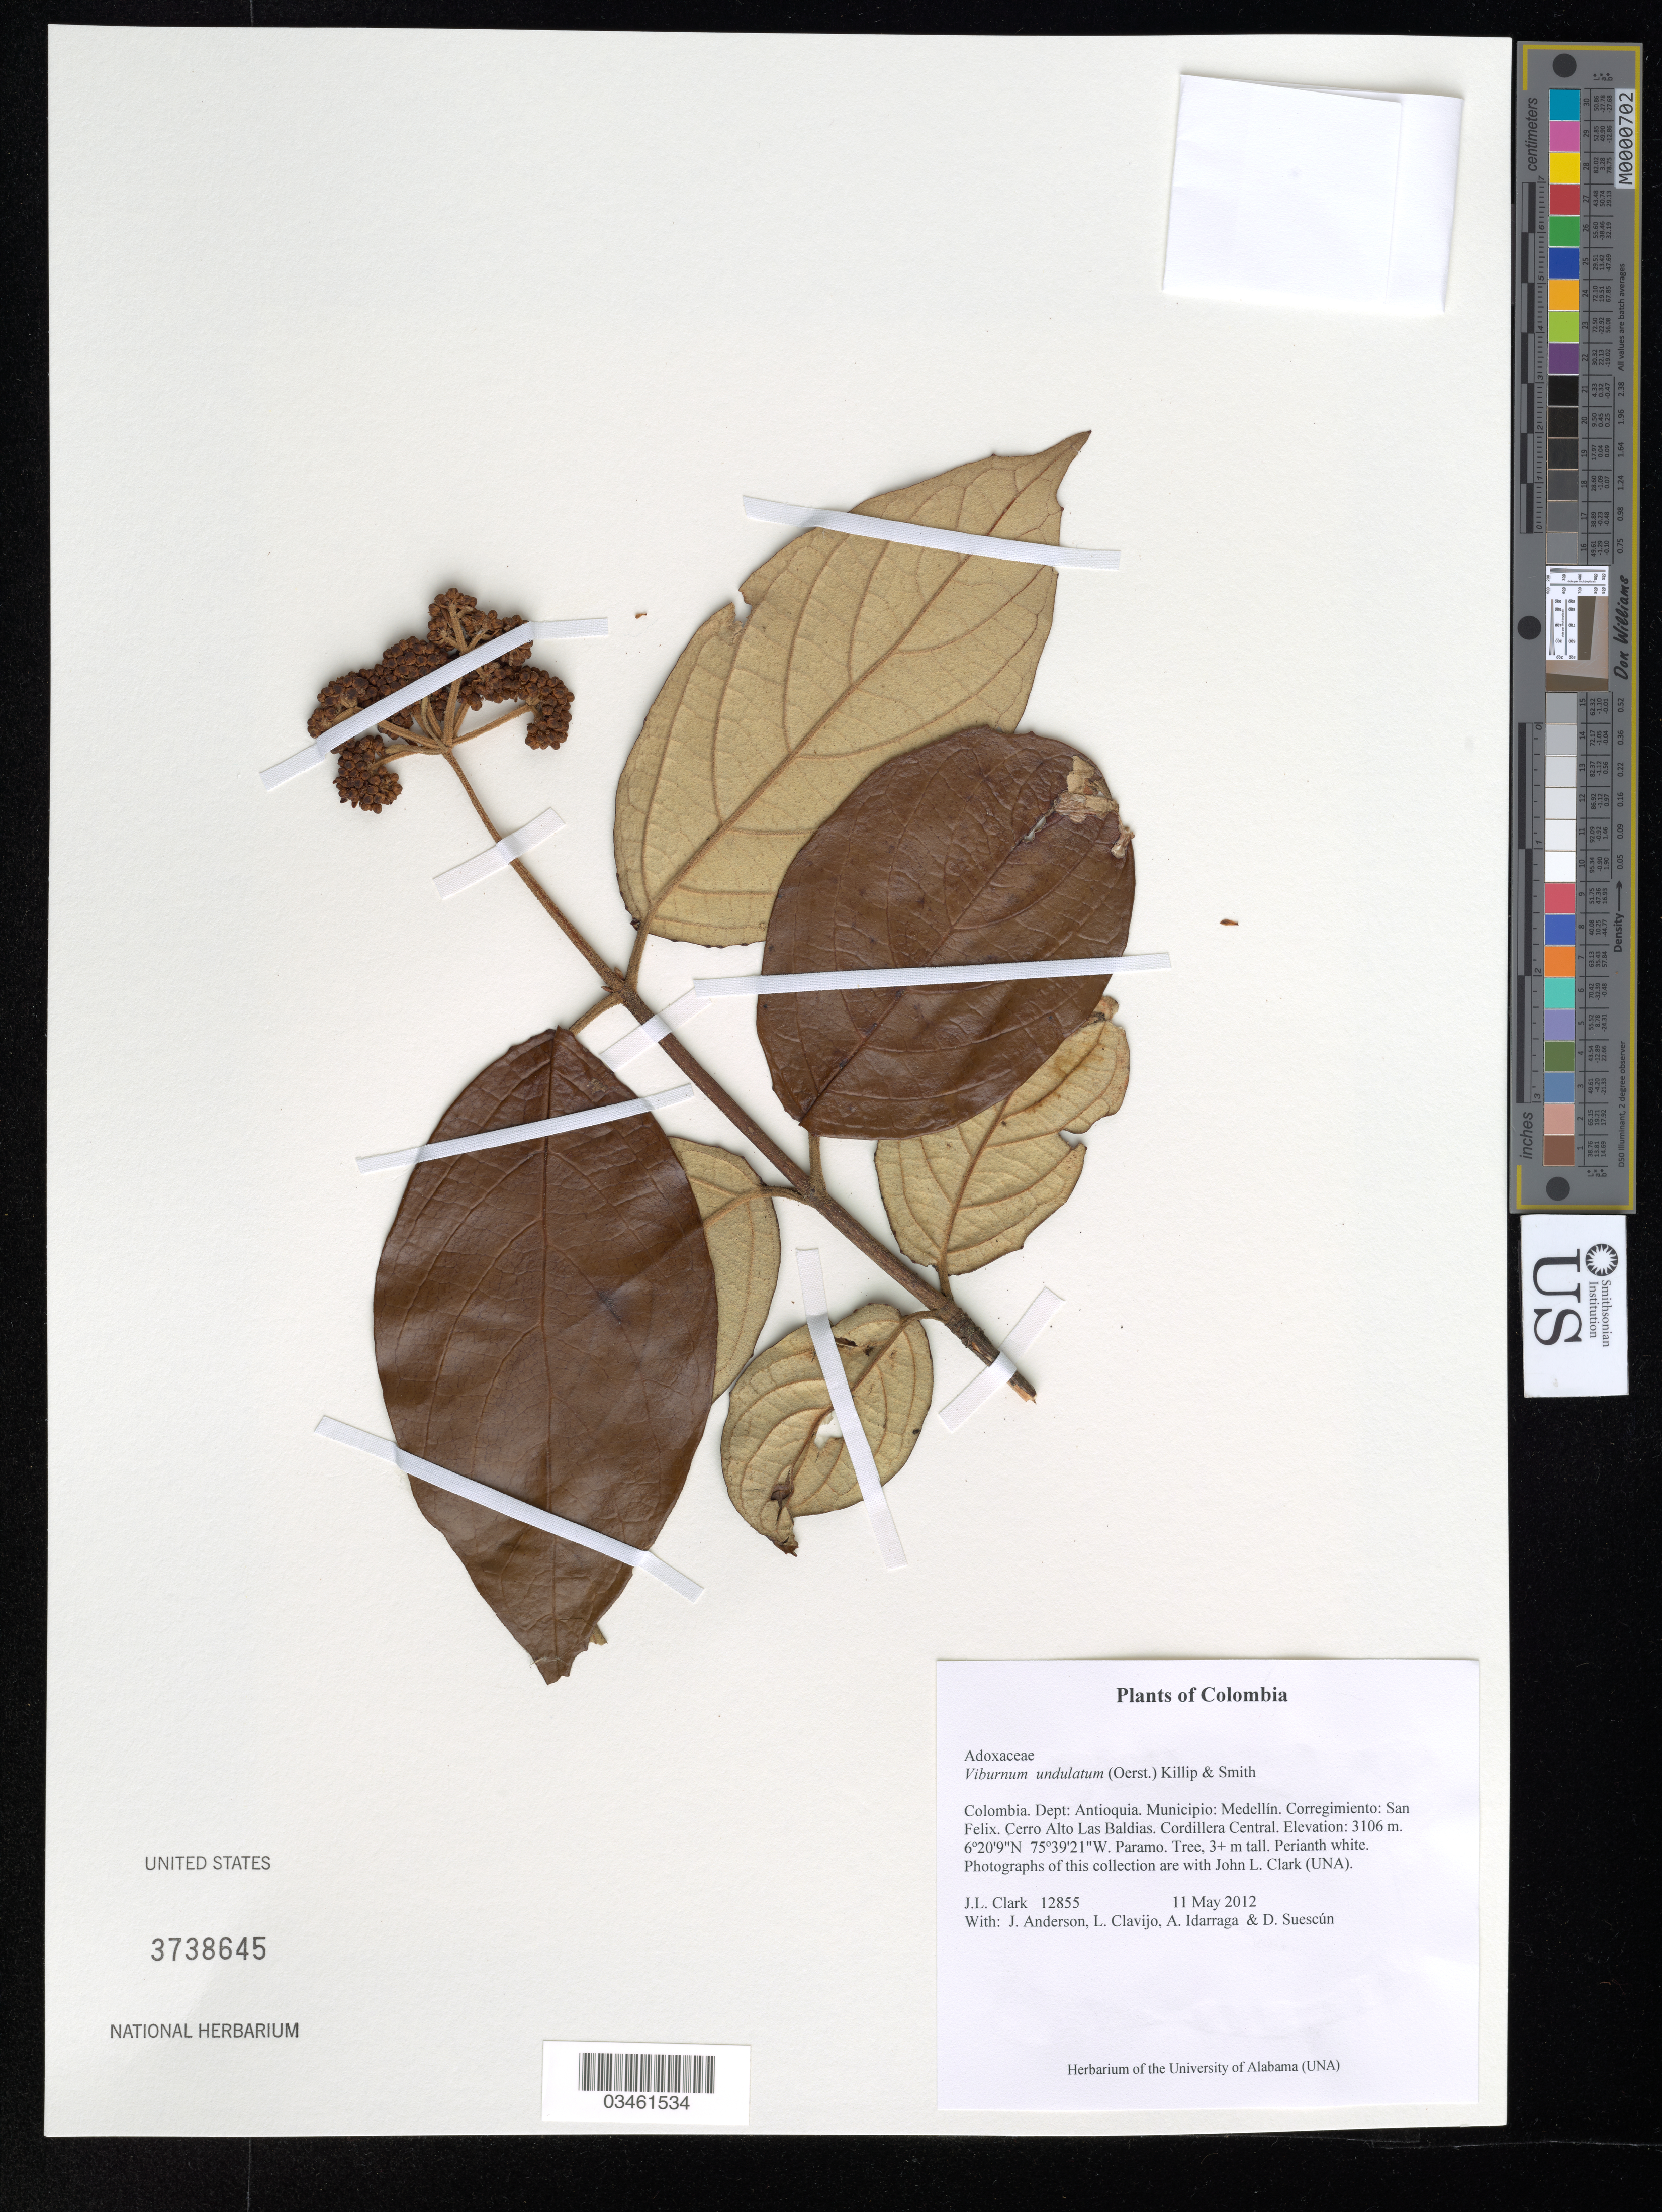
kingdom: Plantae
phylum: Tracheophyta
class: Magnoliopsida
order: Dipsacales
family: Viburnaceae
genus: Viburnum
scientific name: Viburnum undulatum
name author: (Oerst.) Killip & A.C. Sm.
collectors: J. L. Clark, J. Anderson, L. Clavijo, A. Idarraga & D. Suescún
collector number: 12855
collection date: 2012-05-11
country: Colombia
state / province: Antioquia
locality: Dept: Antioquia. Municipio: Medellín. Corregimiento: San Felix. Cerro Alto Las Baldias. Cordillera Central.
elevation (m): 3106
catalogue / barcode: US 3738645